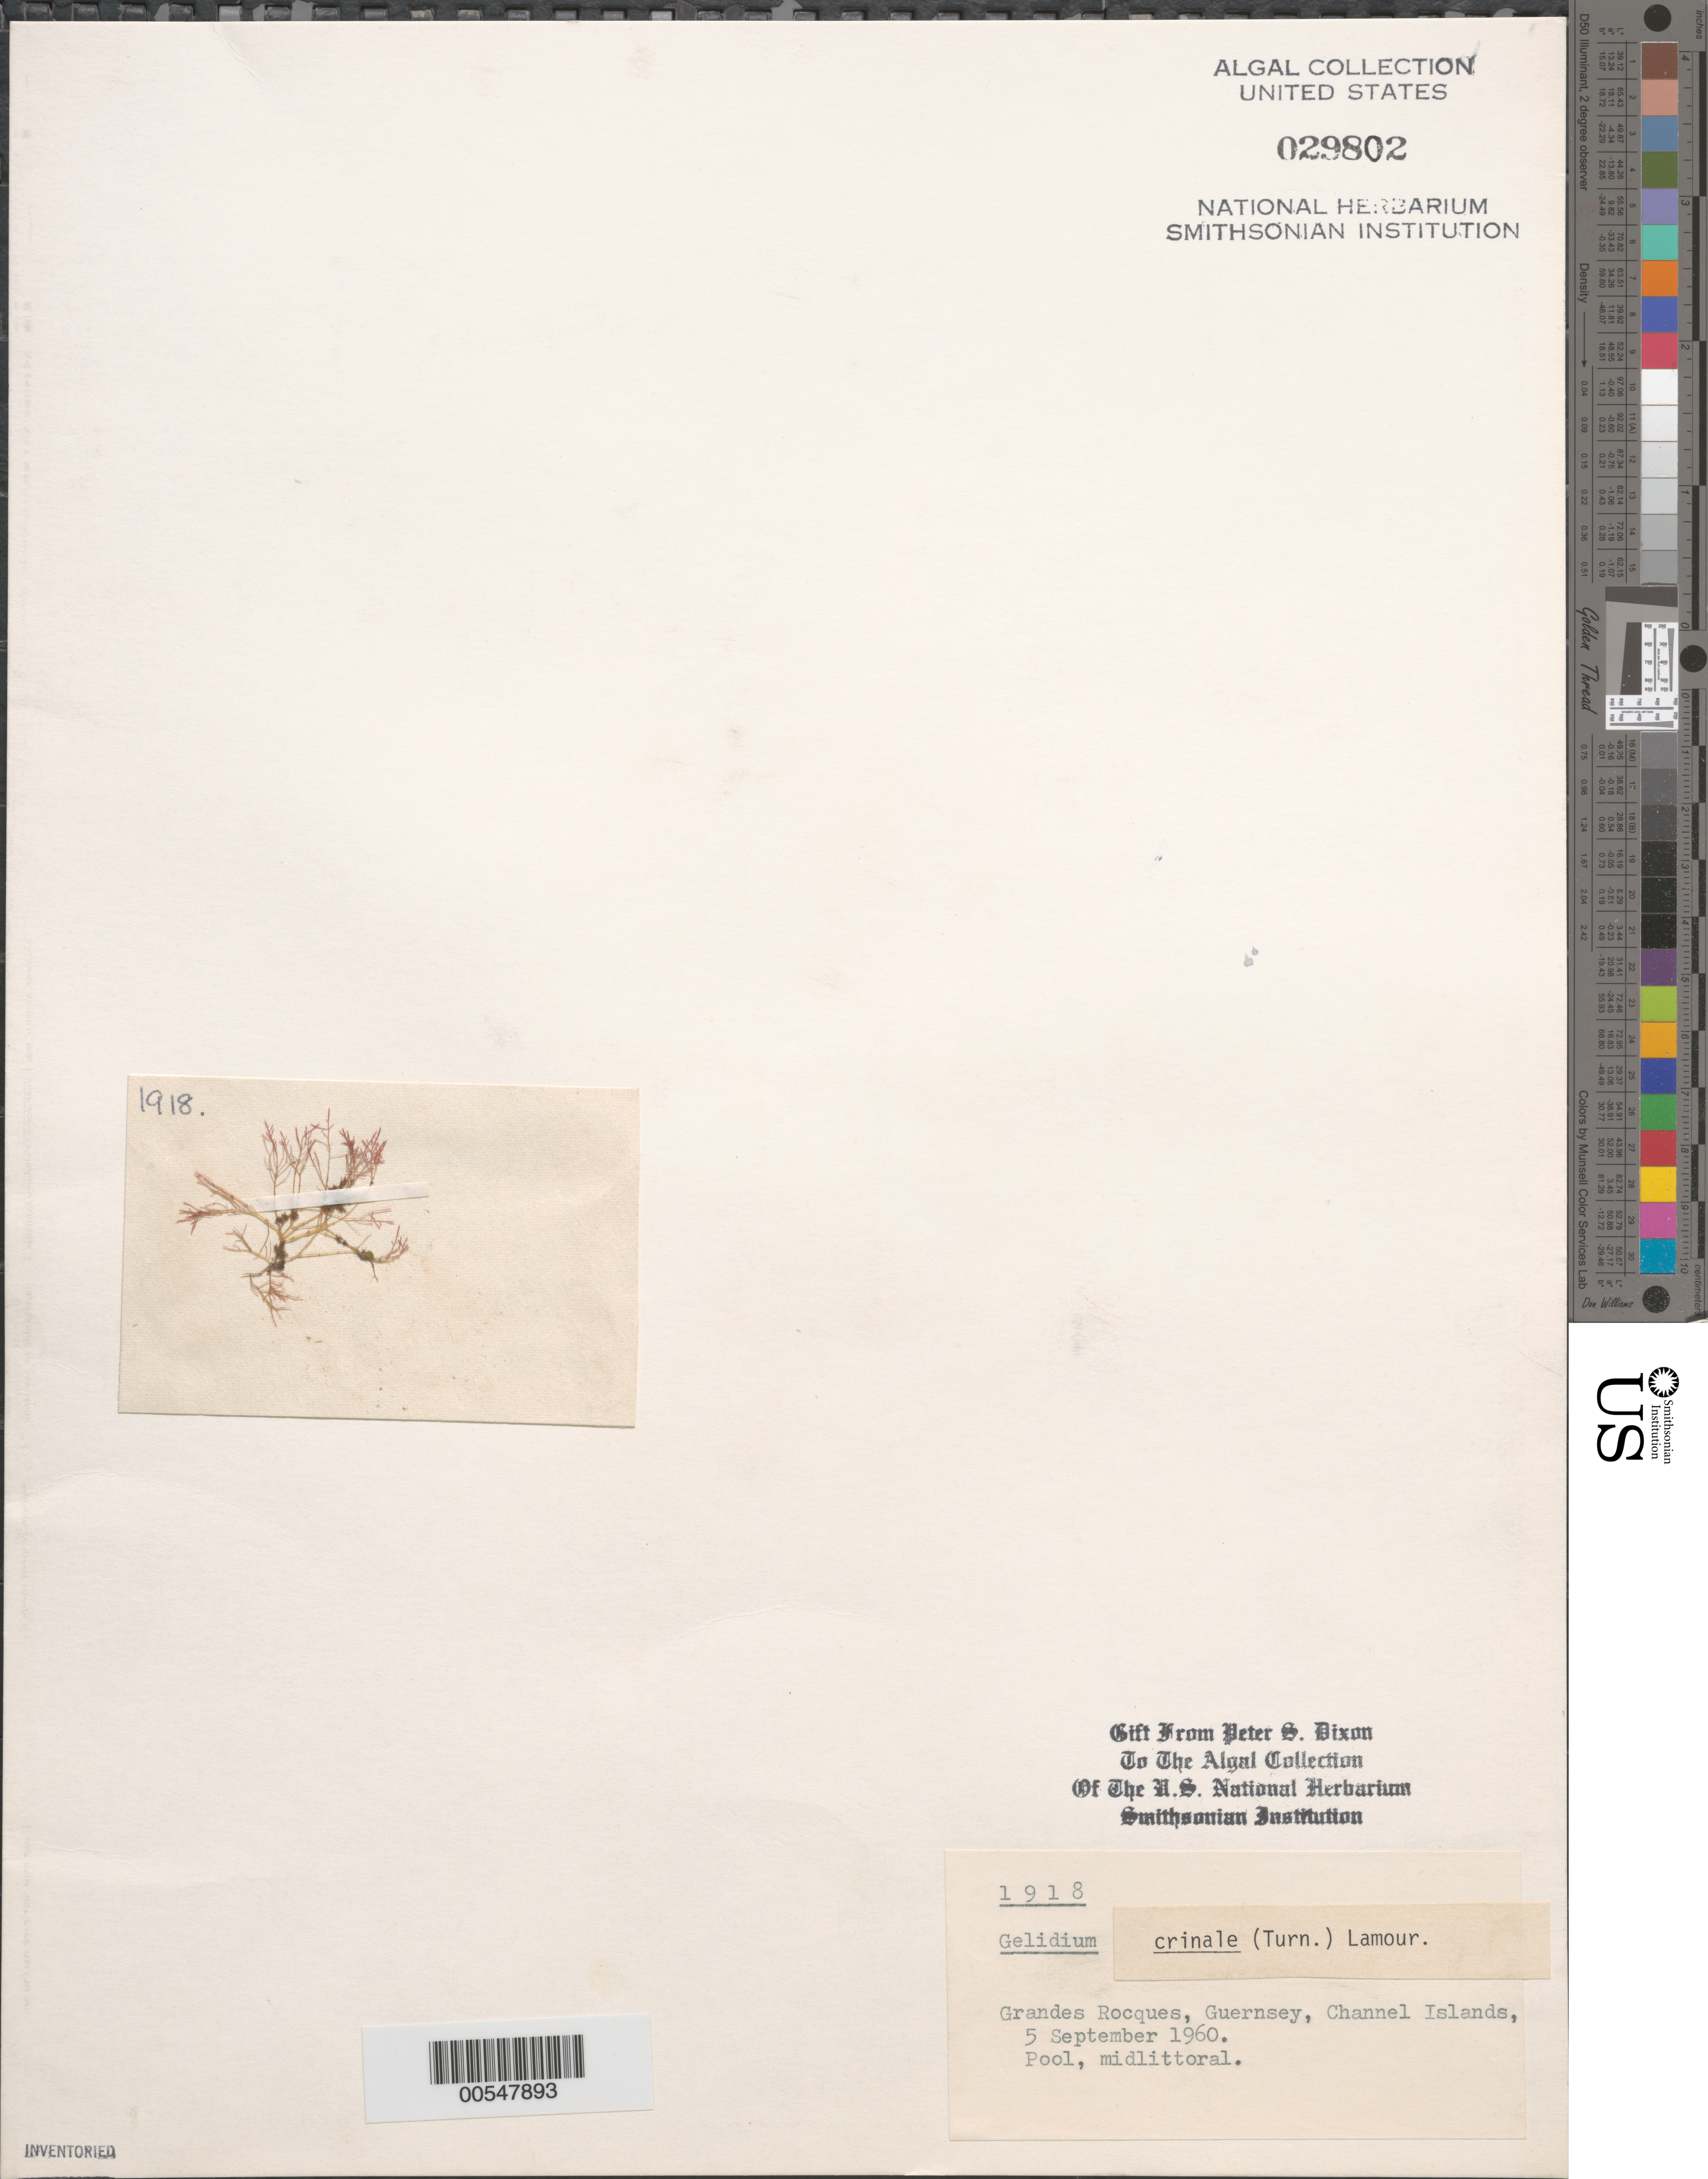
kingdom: Plantae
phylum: Rhodophyta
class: Florideophyceae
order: Gelidiales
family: Gelidiaceae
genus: Gelidium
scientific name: Gelidium crinale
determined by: Dixon, P. S.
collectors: P. S. Dixon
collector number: PSD 1918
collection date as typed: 05 Sep 1960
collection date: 1960-09-05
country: United Kingdom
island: Guernsey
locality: Grandes Rocques. Bailiwick of Guernsey.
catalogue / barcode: US 29802